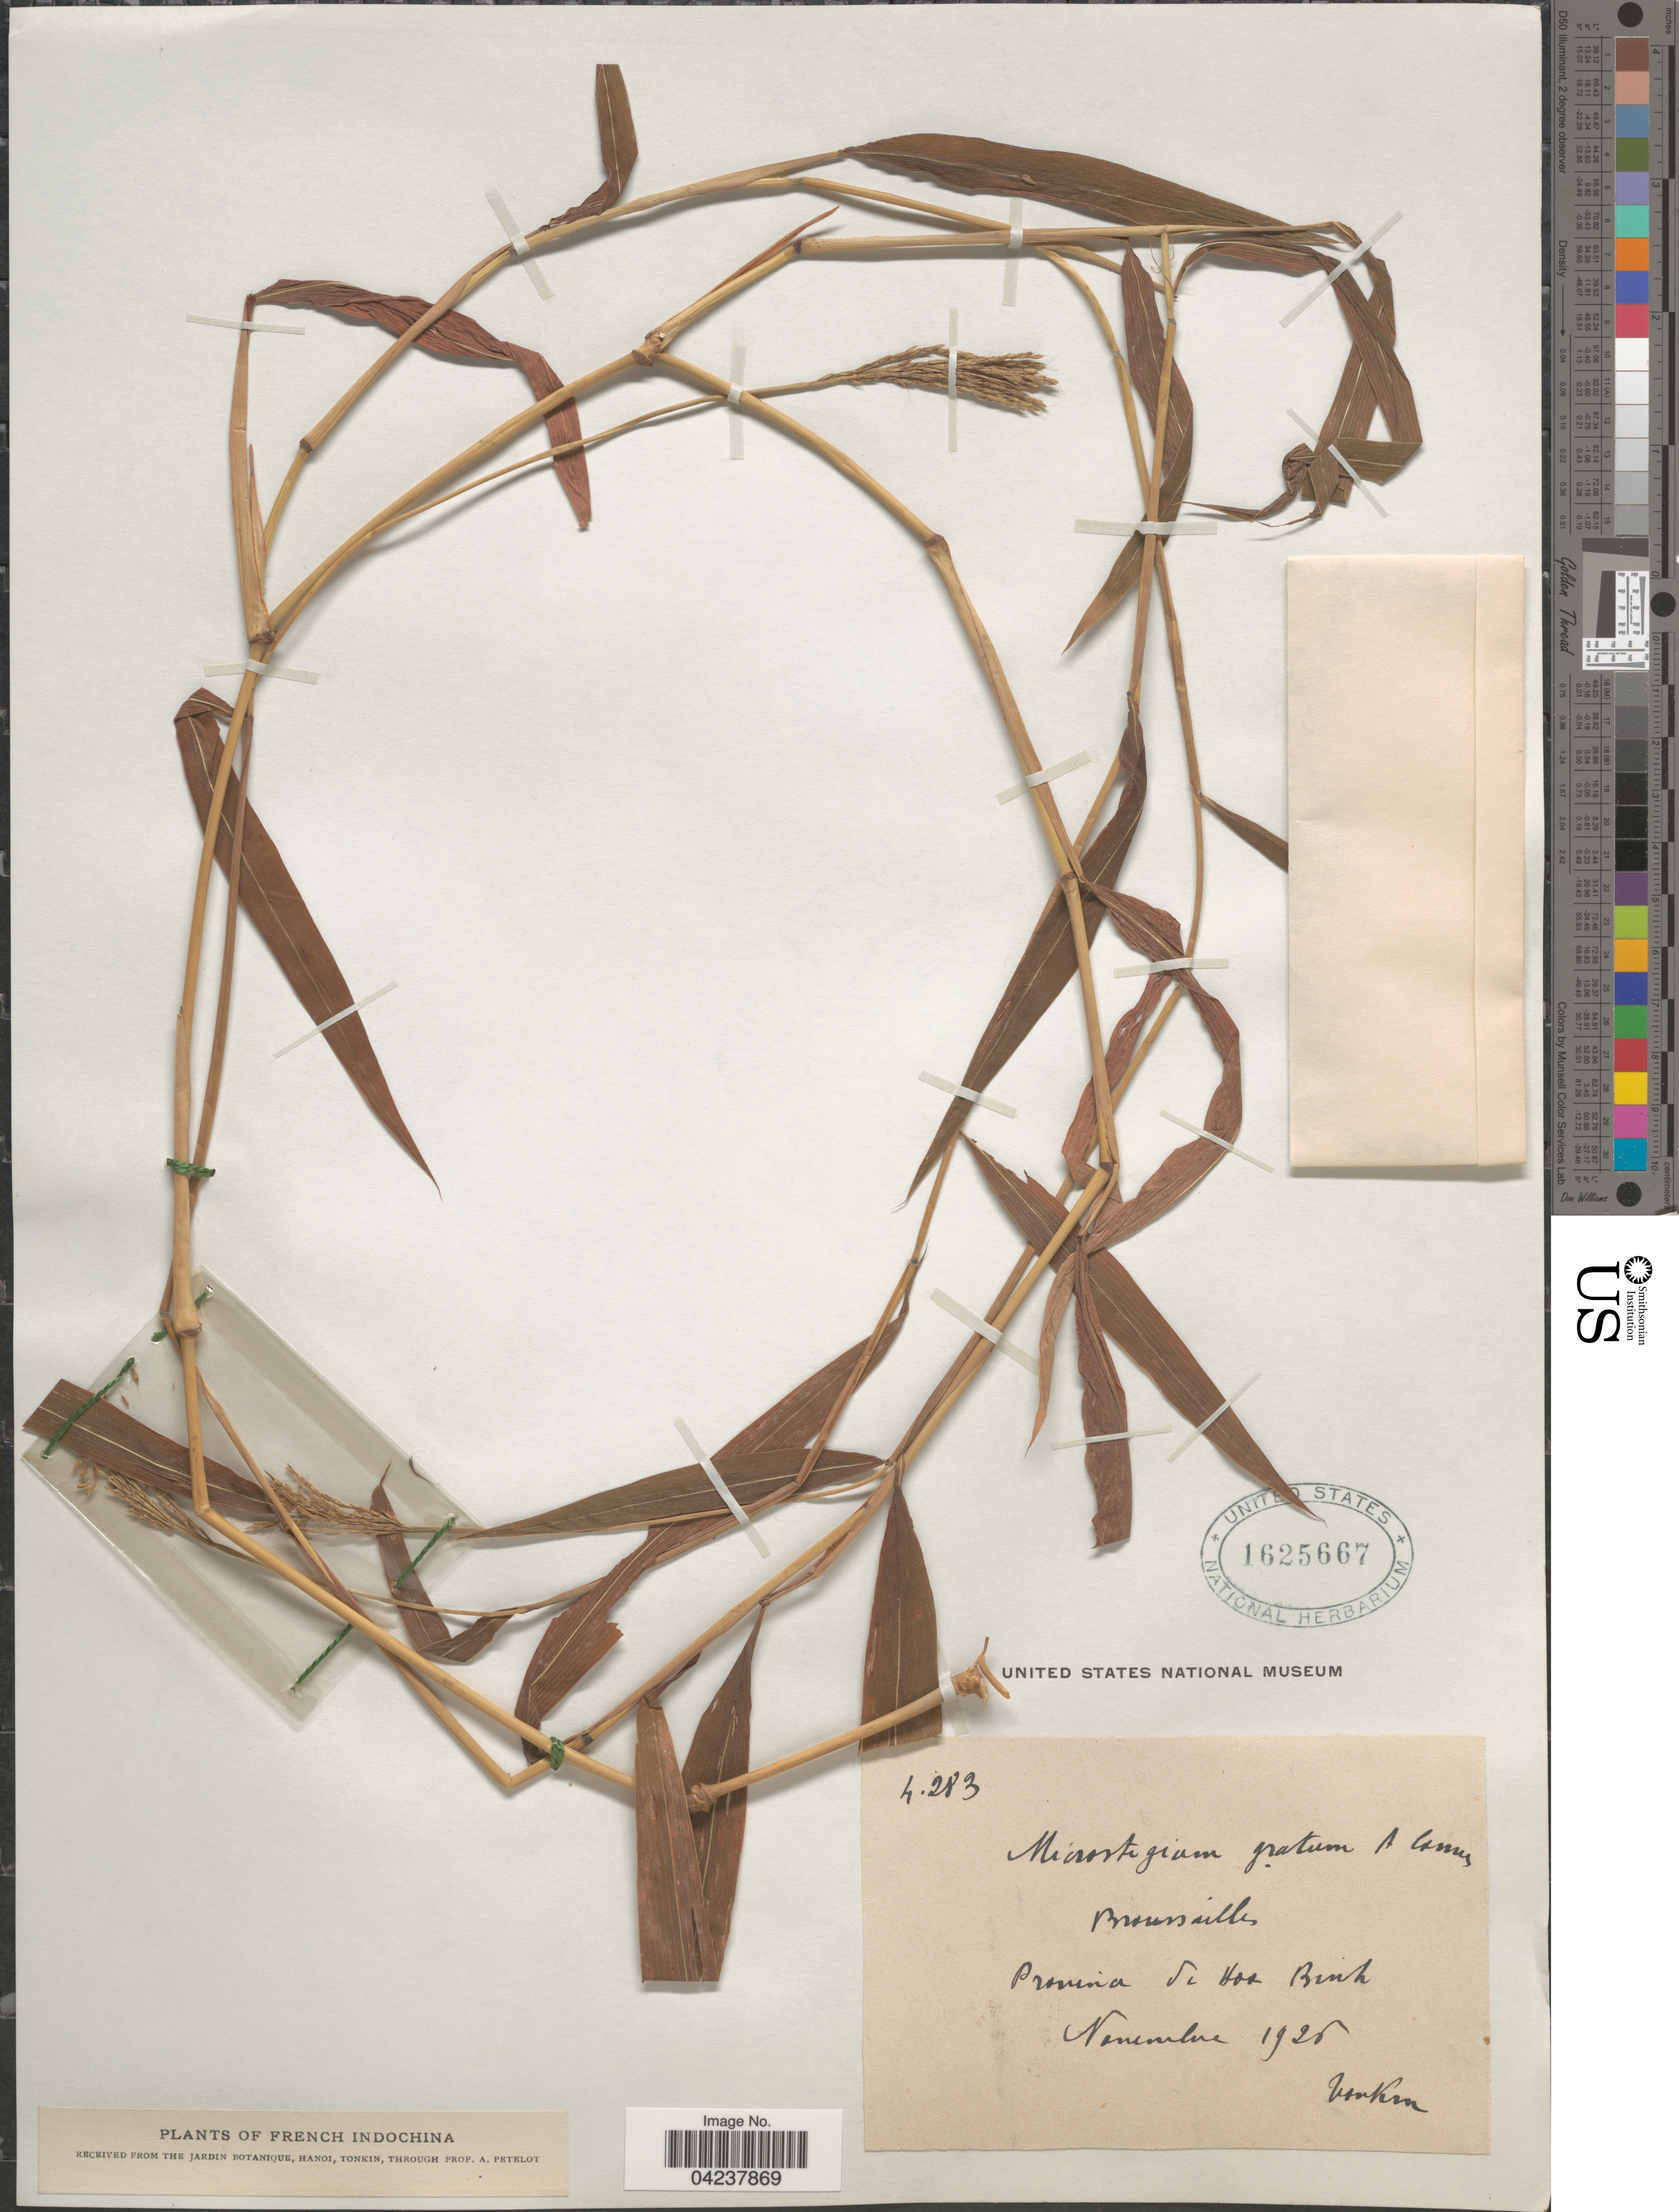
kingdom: Plantae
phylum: Tracheophyta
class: Liliopsida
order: Poales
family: Poaceae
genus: Microstegium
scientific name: Microstegium fasciculatum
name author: (L.) Henr.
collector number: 4283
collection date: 1925-11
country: Vietnam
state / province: Hoa Binh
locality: French Indochina. Broussailles. Tonkin.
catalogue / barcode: US 1625667